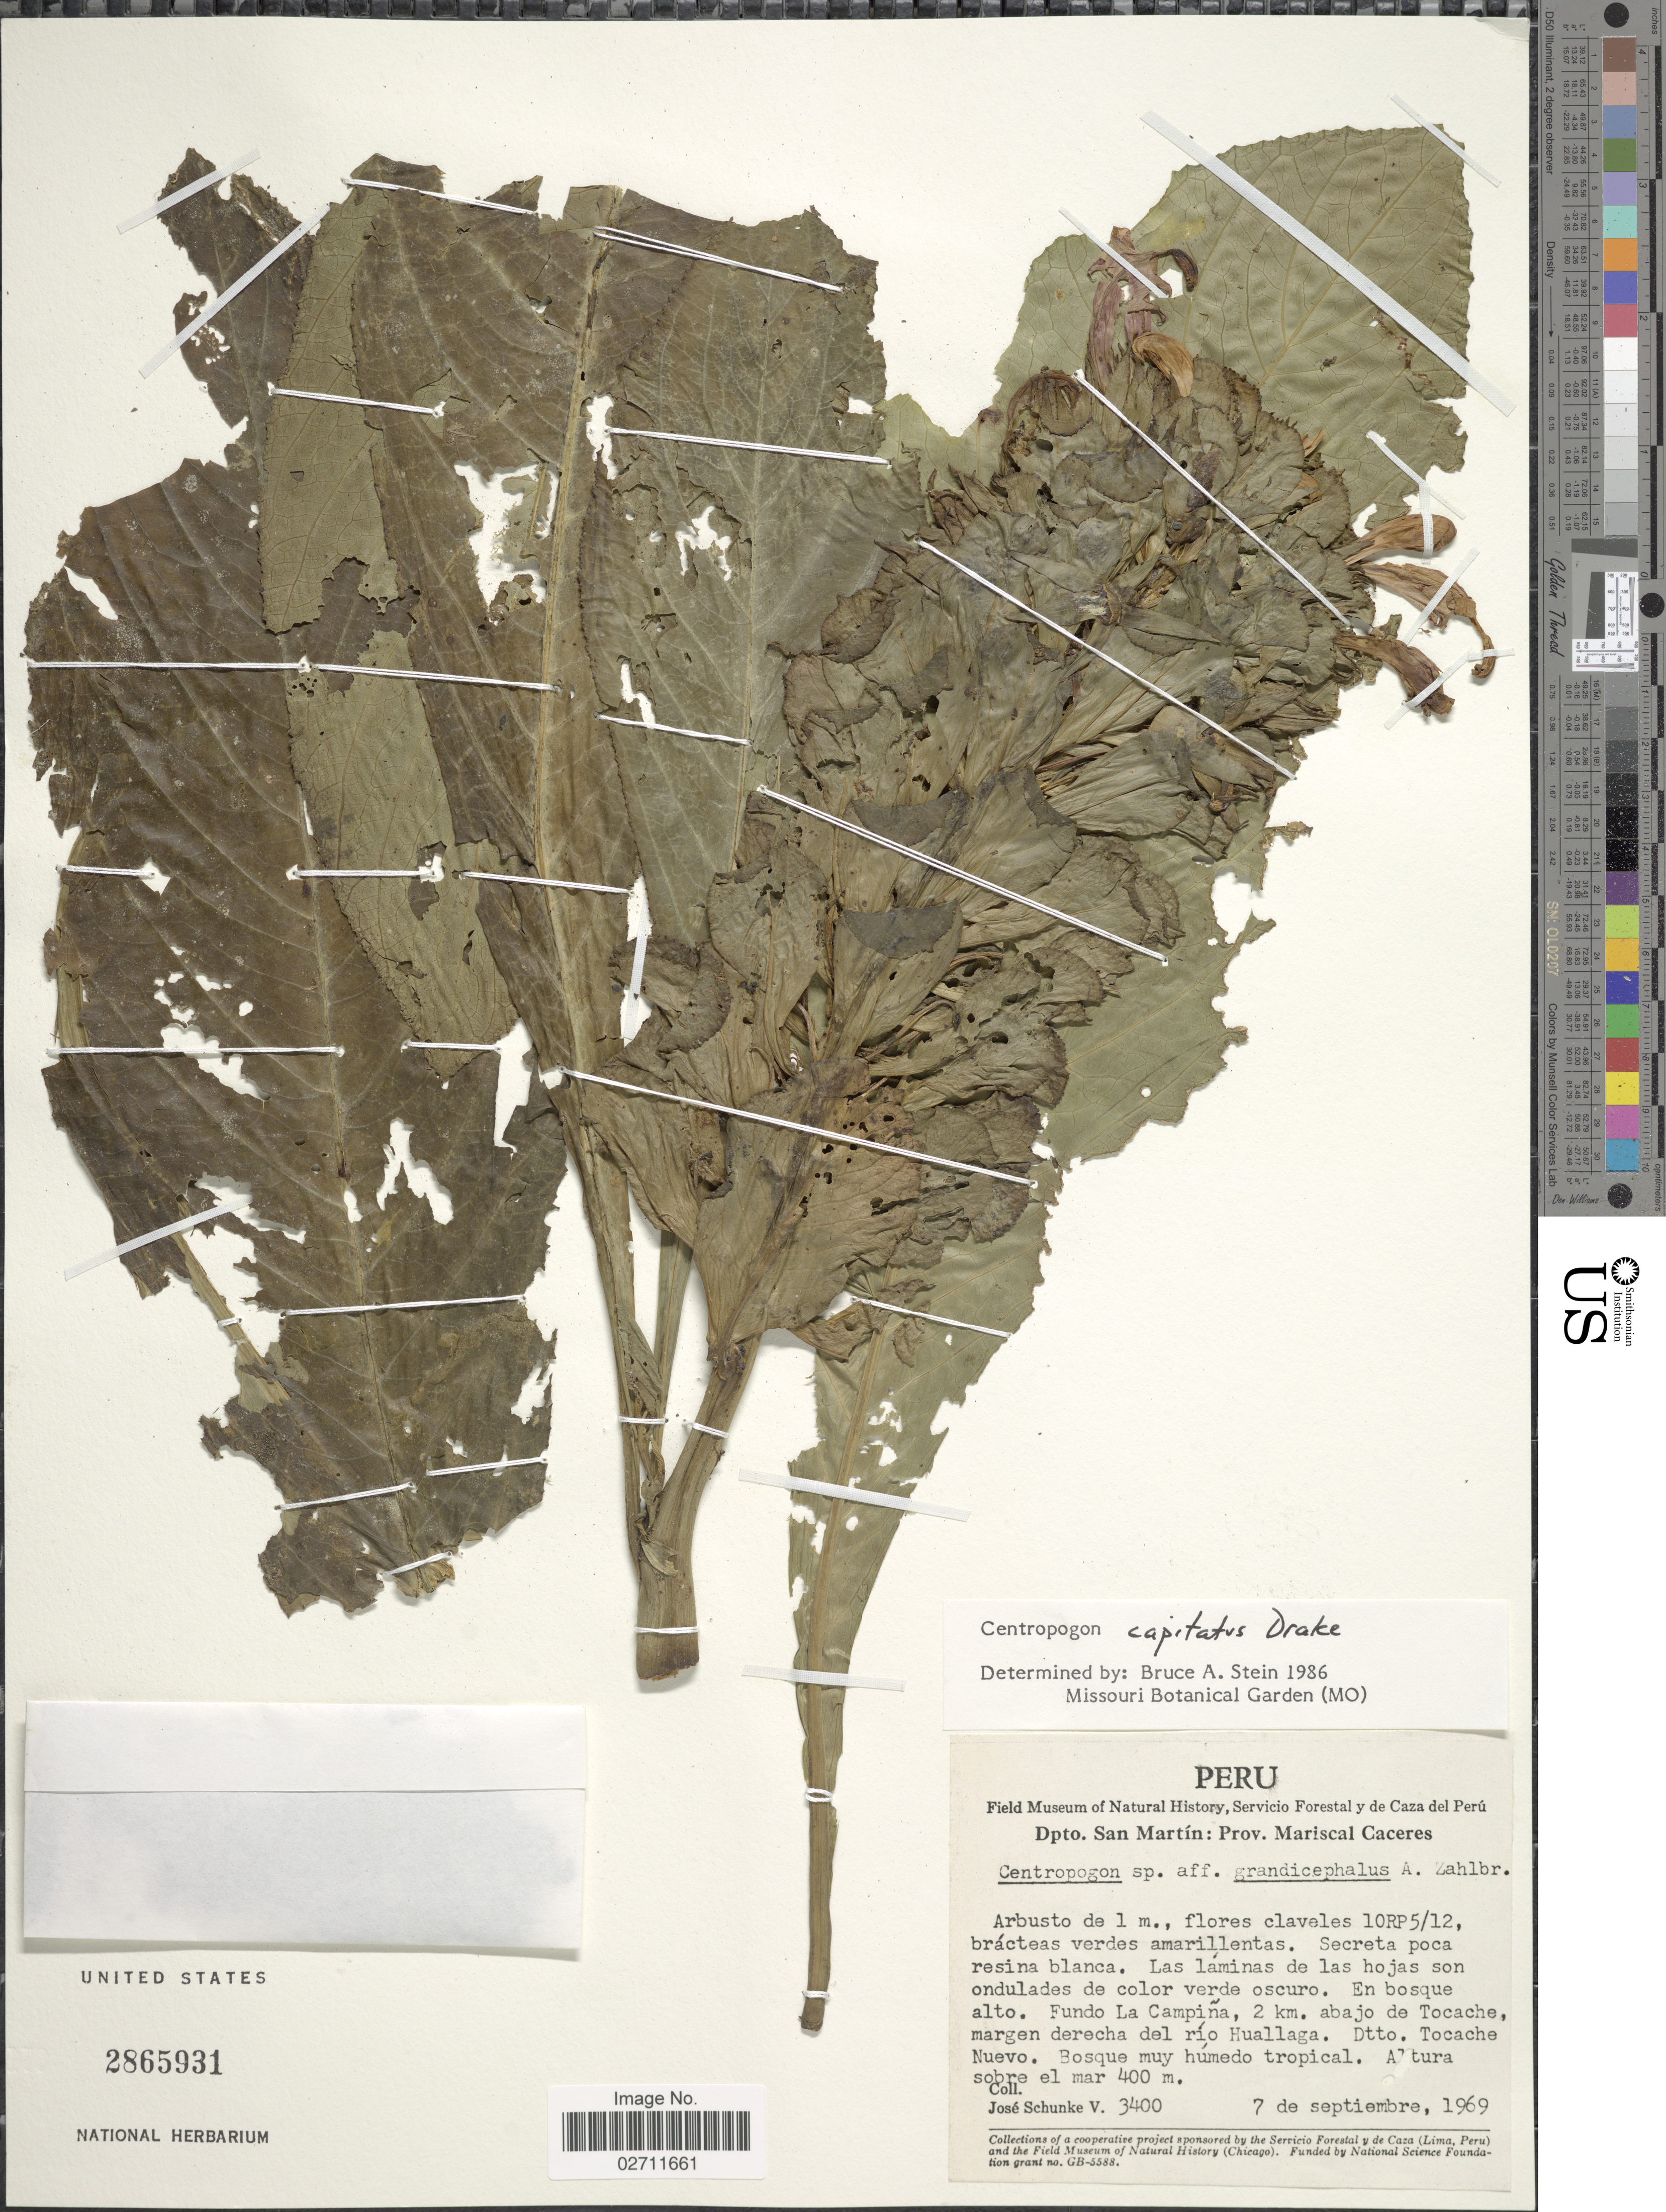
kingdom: Plantae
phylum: Tracheophyta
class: Magnoliopsida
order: Asterales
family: Campanulaceae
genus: Centropogon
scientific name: Centropogon capitatus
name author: Drake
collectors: J. Schunke Vigo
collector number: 3400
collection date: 1969-09-07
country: Peru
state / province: San Martín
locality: Prov. Mariscal Caceres. Fundo La Campina, 2 km abajo de Tocache, margen derecha del rio Huallaga. Dtto. Tocache Nuevo.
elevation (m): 400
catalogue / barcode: US 2865931